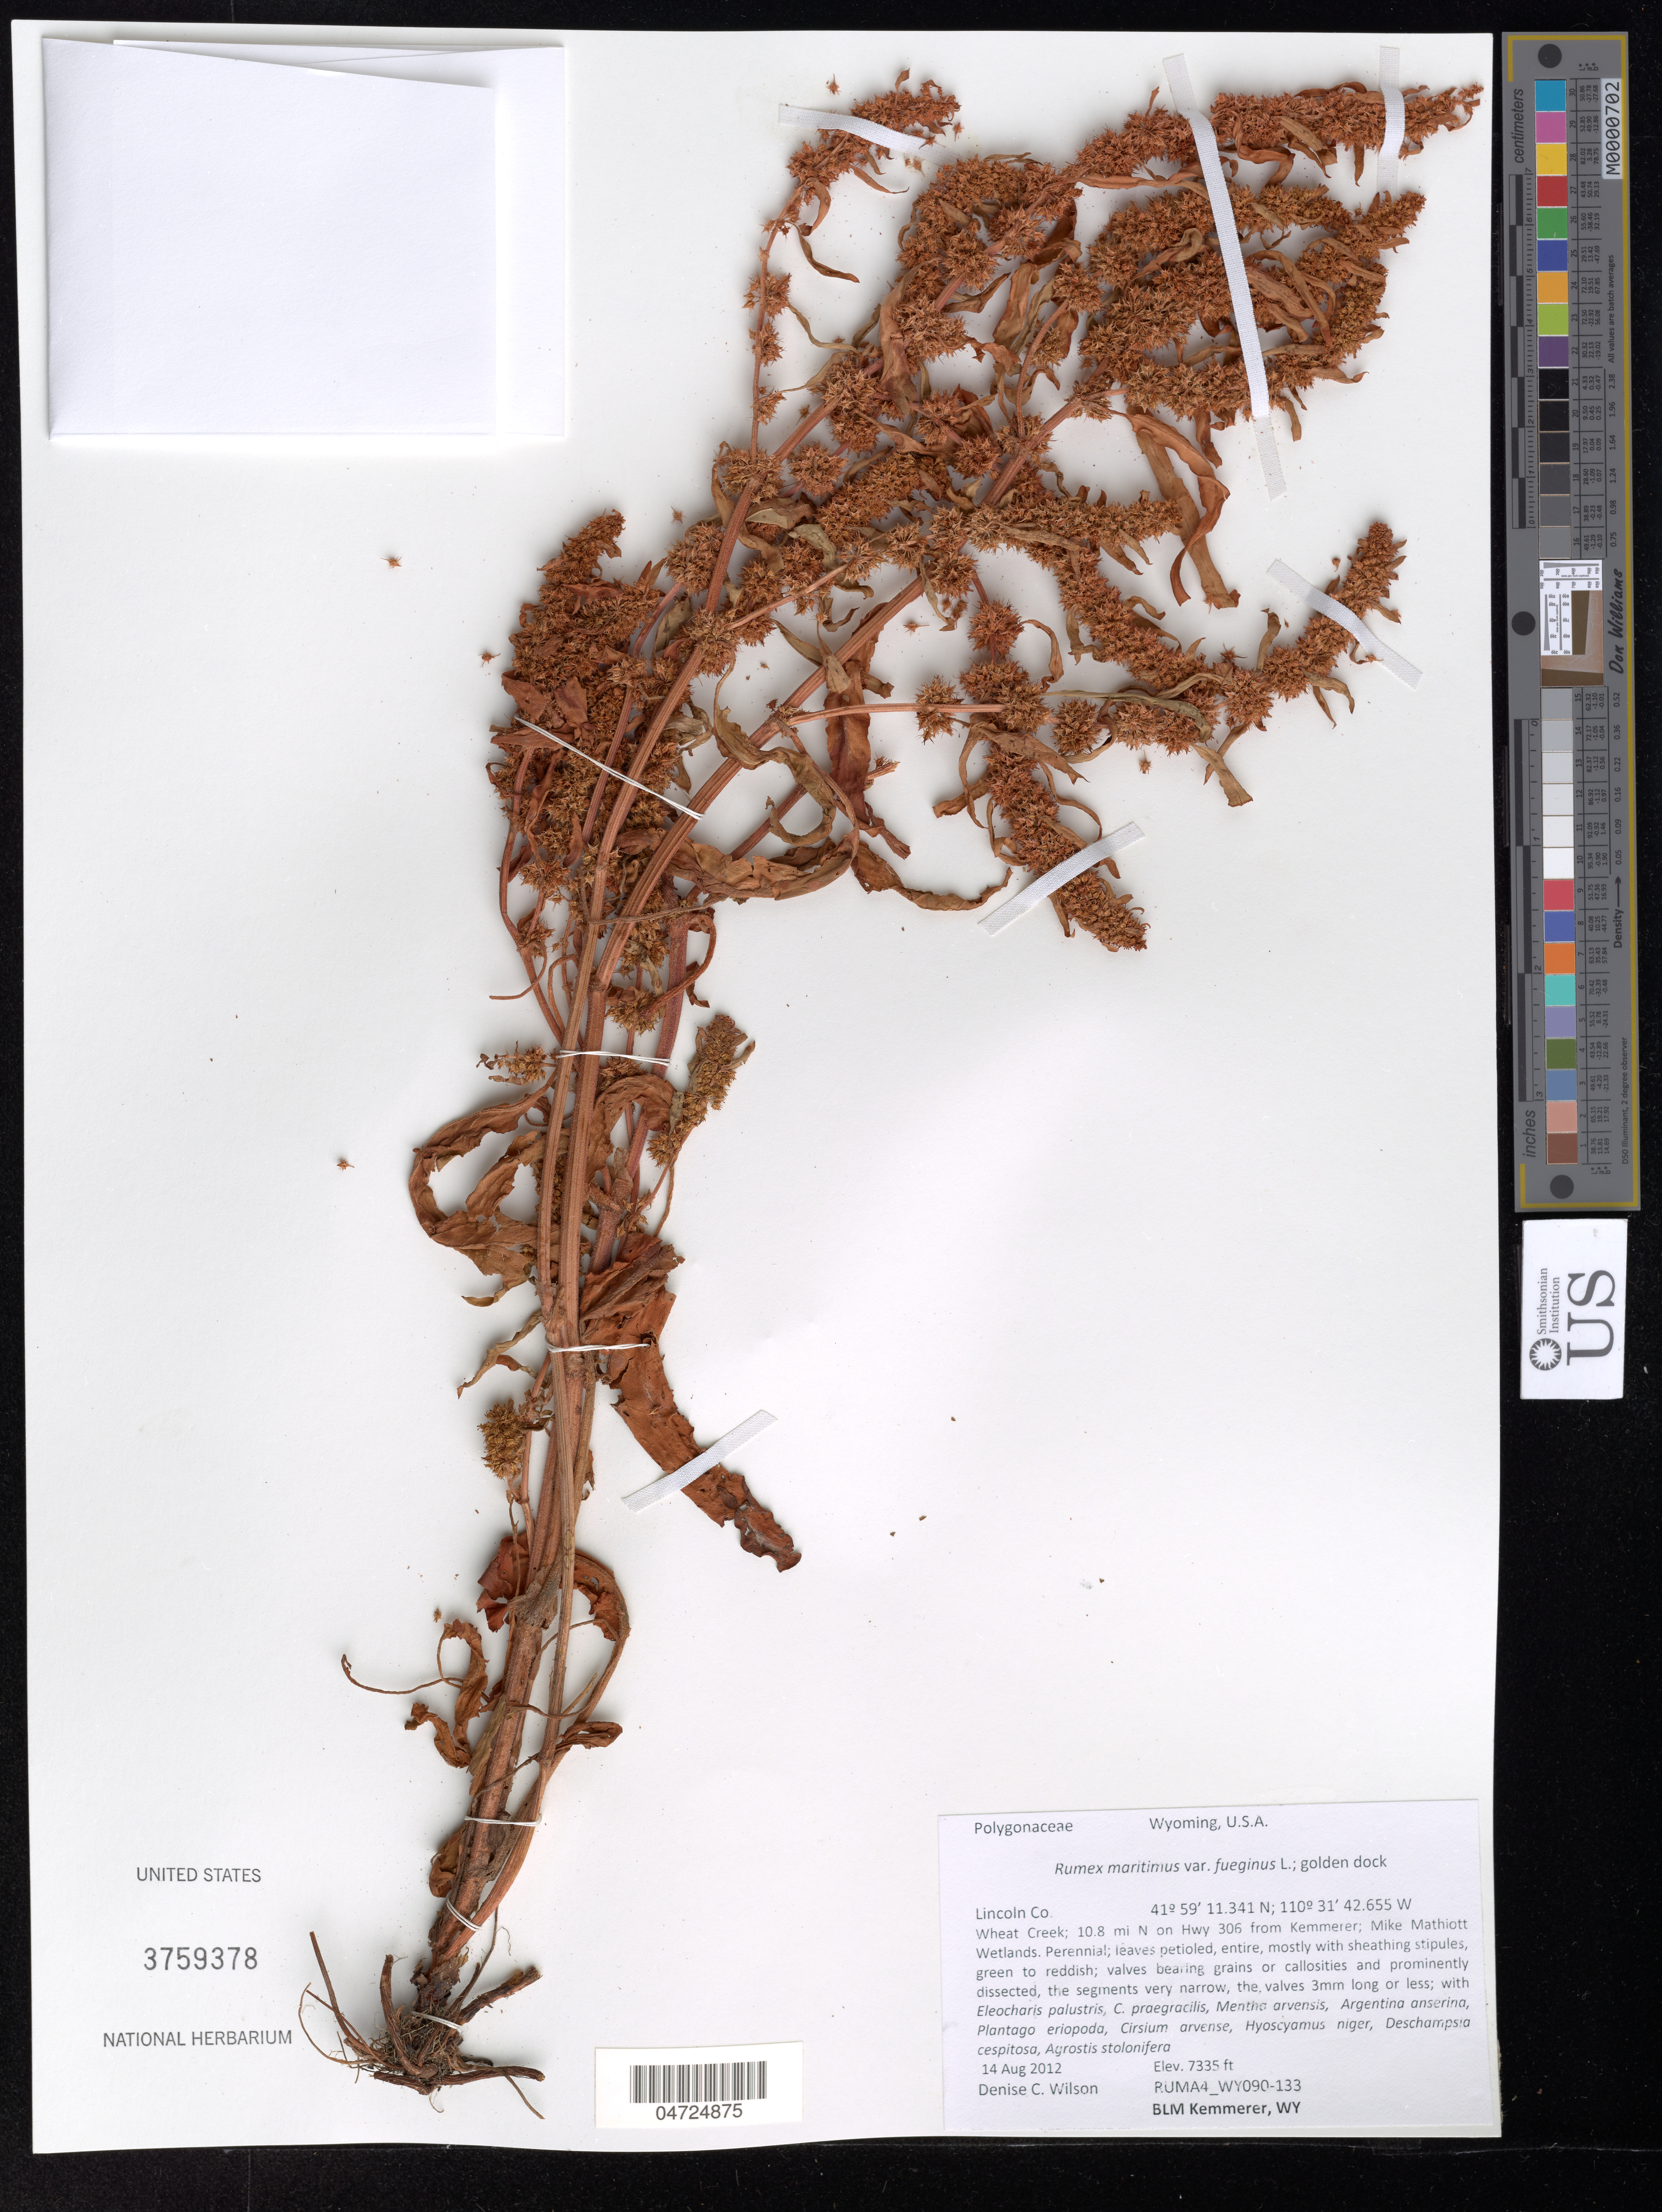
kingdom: Plantae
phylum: Tracheophyta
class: Magnoliopsida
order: Caryophyllales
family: Polygonaceae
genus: Rumex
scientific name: Rumex maritimus var. fueginus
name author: (Phil.) Dusén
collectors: D. Wilson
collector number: RUMA4_WYO090-133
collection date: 2012-08-14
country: United States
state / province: Wyoming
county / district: Lincoln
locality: Lincoln Co. Whear Creek; 10.8 mi N on Hwy 306 from Kemmerer; Mike Mathiott Wetlands.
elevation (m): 2236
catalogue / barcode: US 3759378